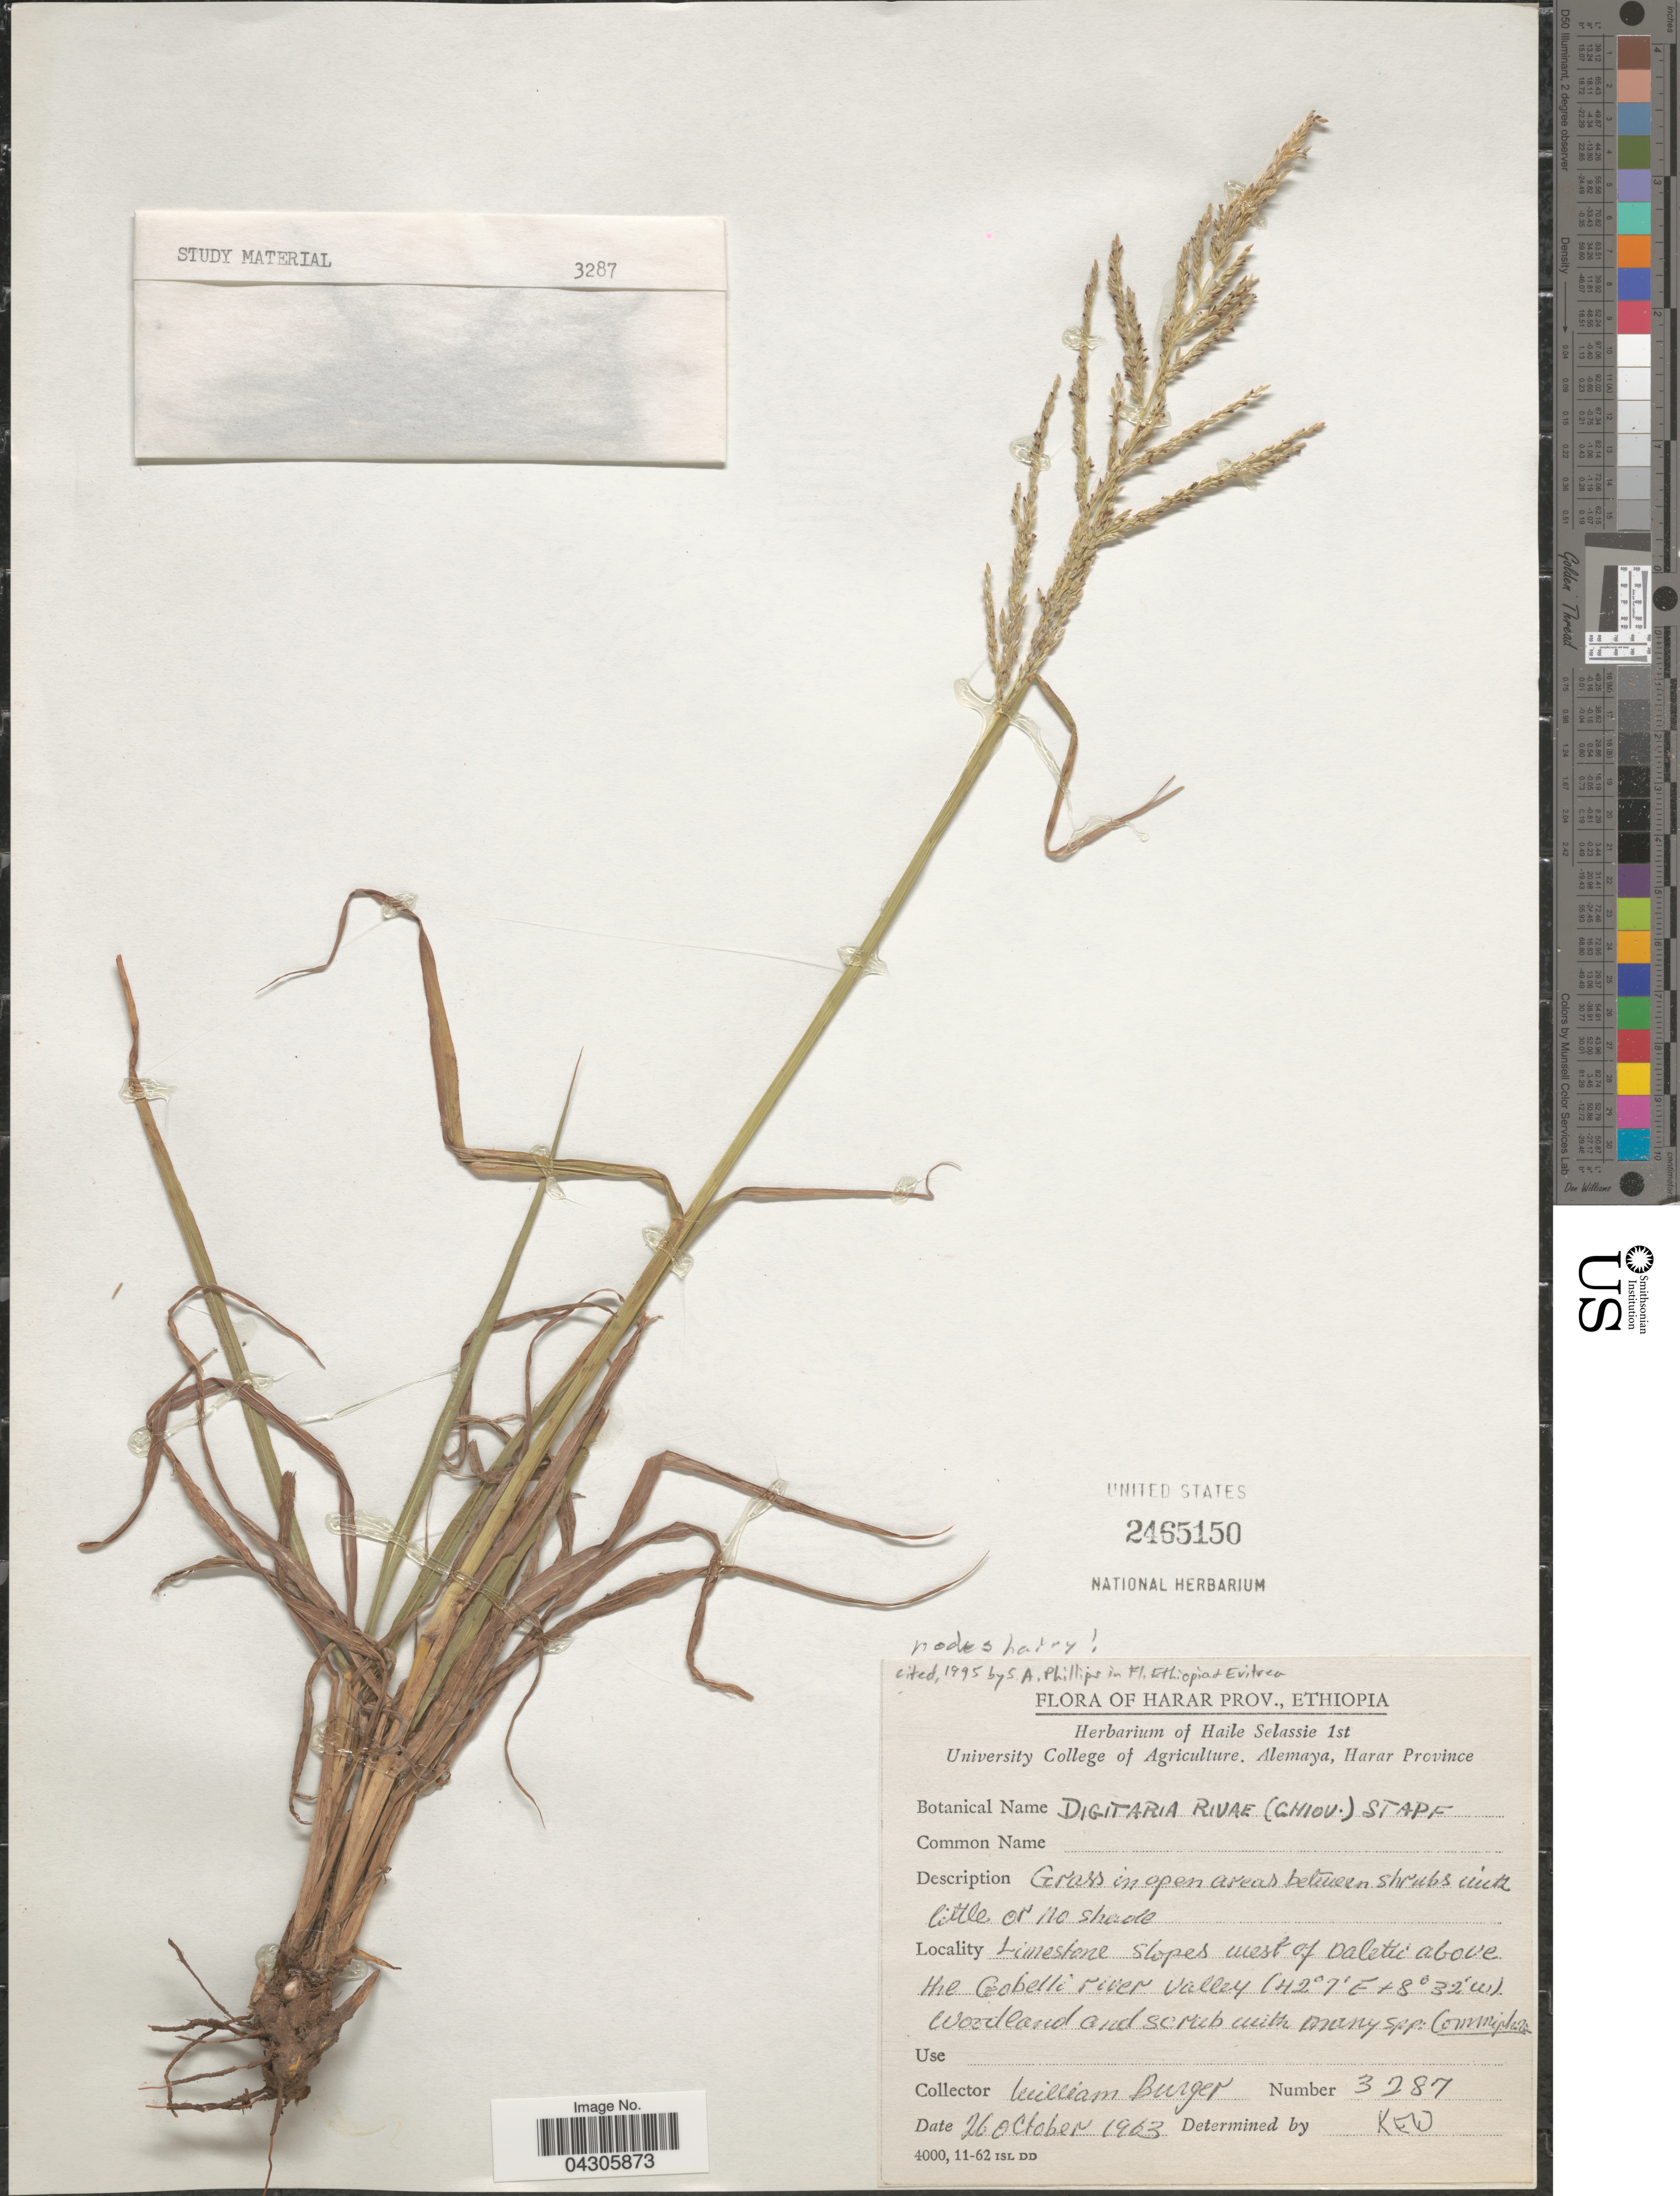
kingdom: Plantae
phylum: Tracheophyta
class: Liliopsida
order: Poales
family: Poaceae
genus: Digitaria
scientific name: Digitaria rivae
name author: (Chiov.) Stapf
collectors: W. Burger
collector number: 3287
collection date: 1963-10-26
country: Ethiopia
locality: Harar Prov. Limestone slopes west of Daletti above the Gobelli River Valley.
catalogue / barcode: US 2465150